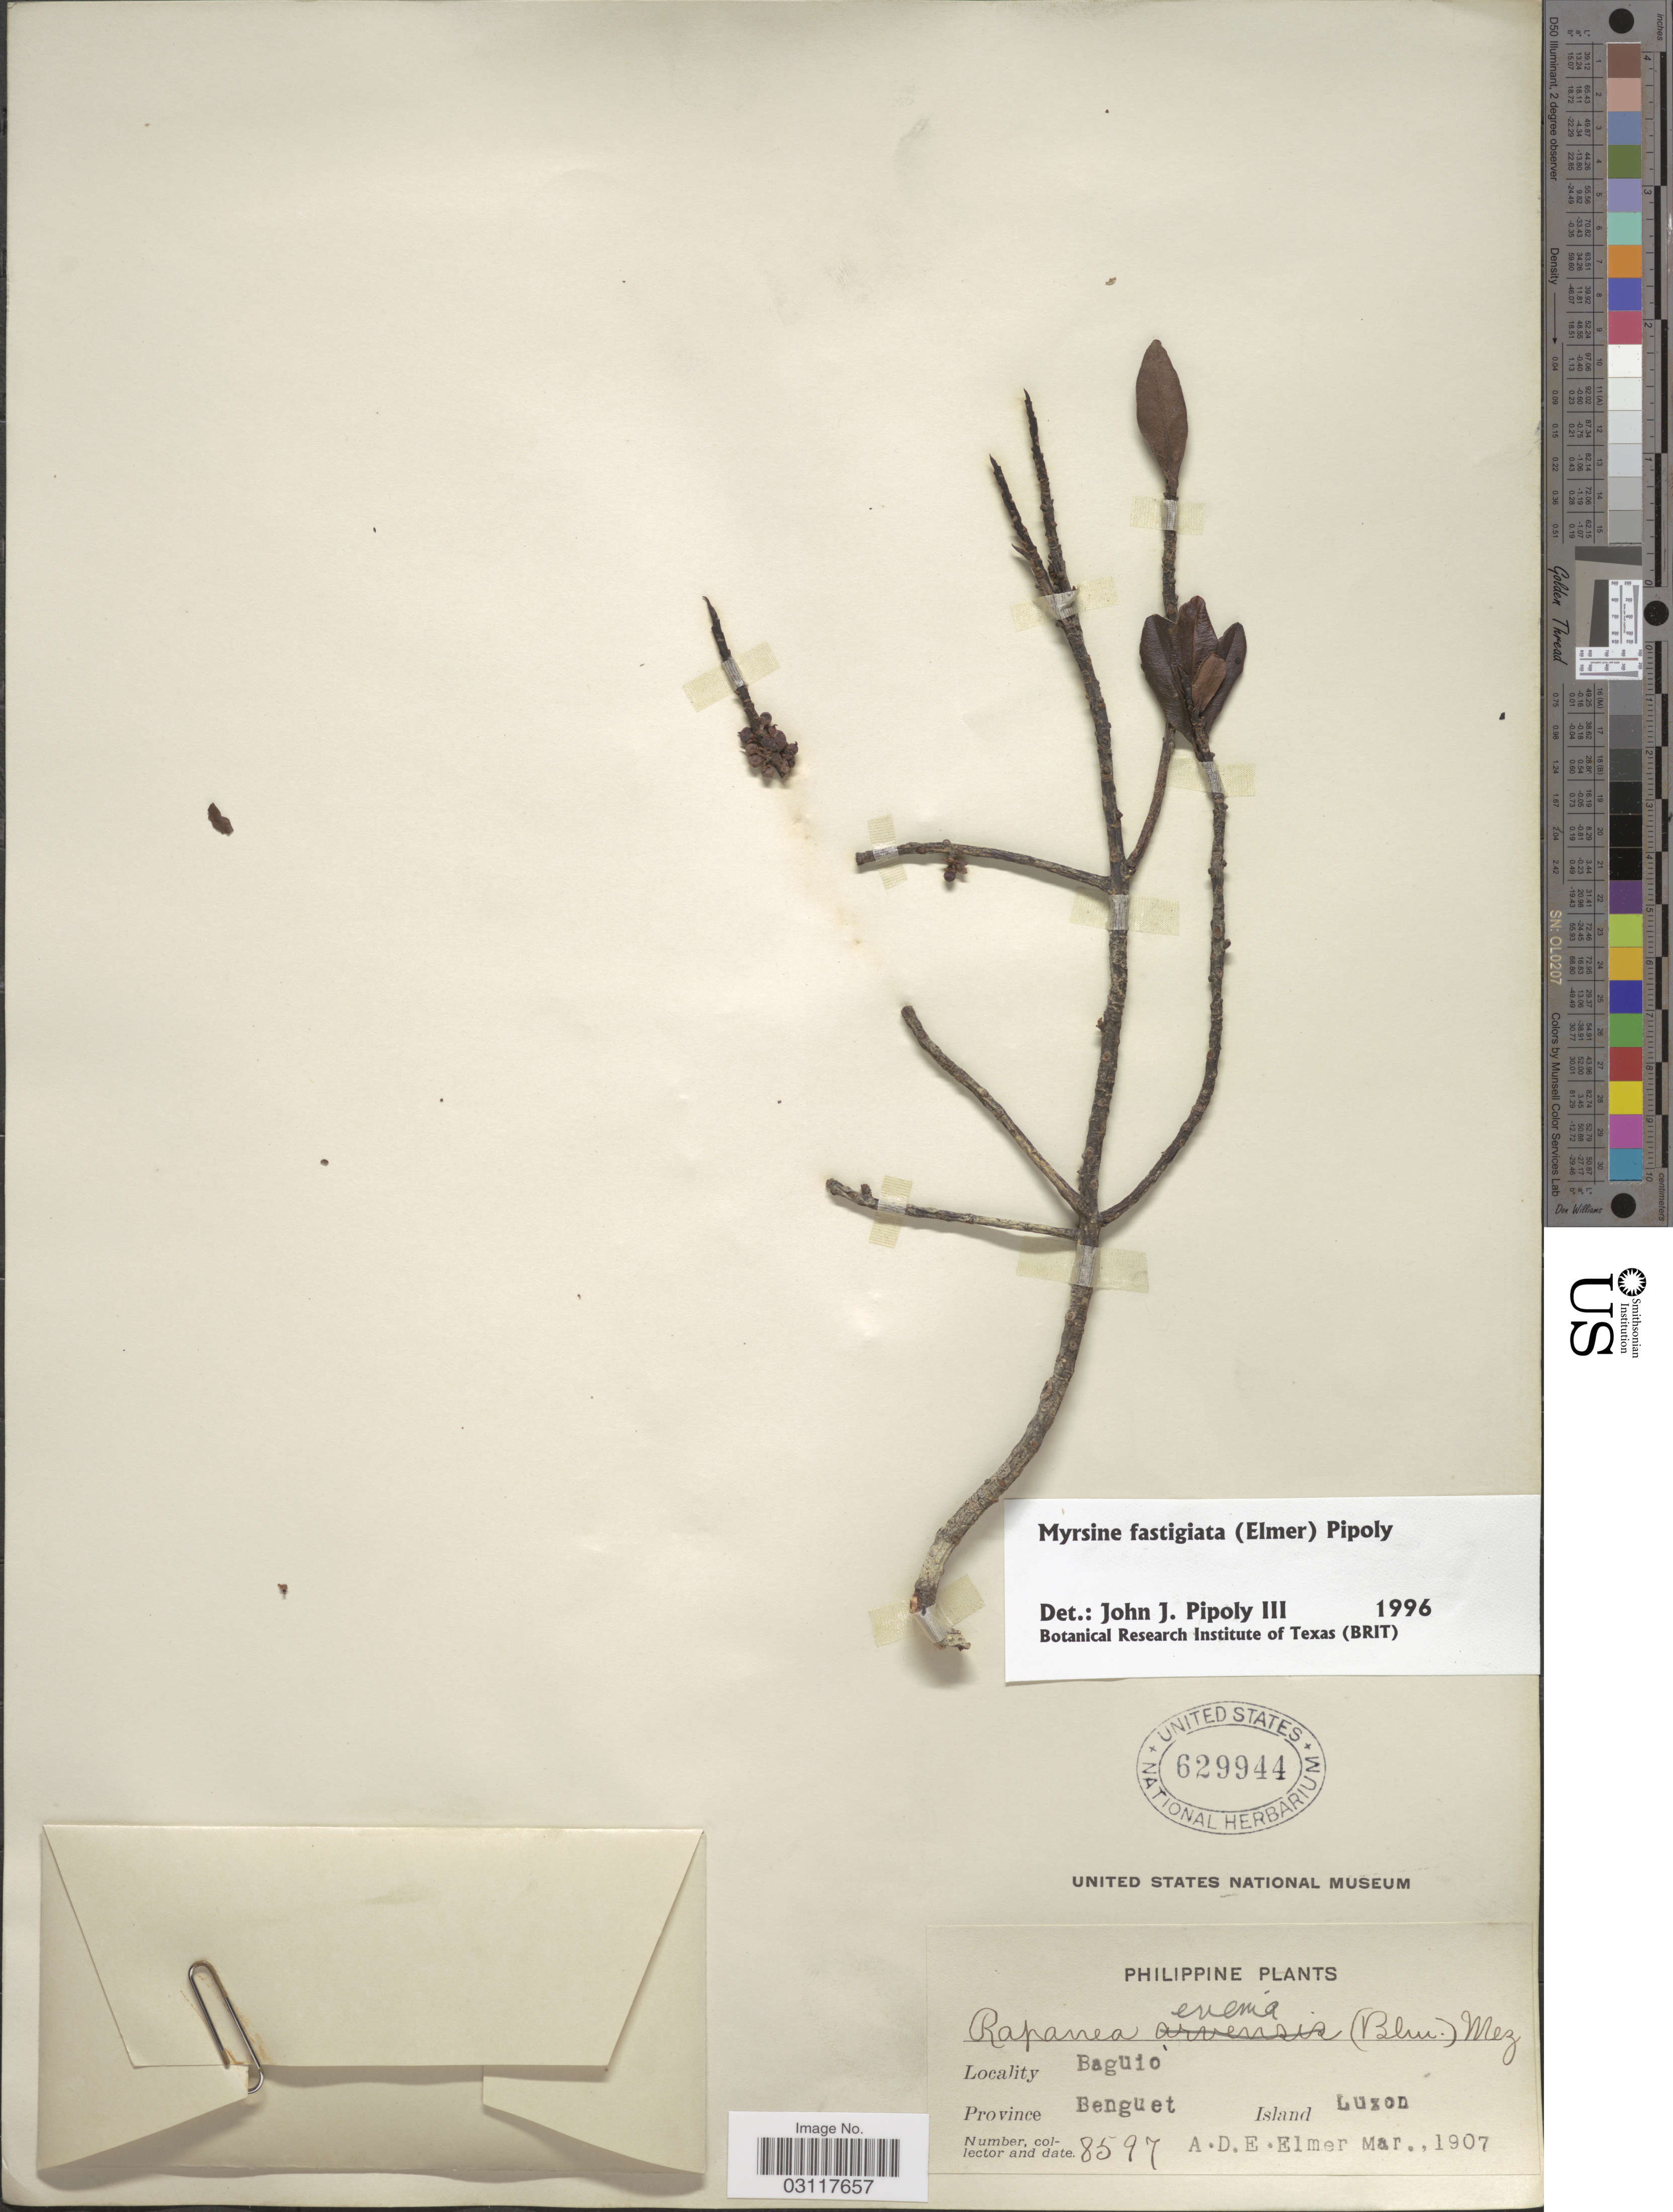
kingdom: Plantae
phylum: Tracheophyta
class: Magnoliopsida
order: Ericales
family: Primulaceae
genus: Myrsine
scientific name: Myrsine fastigiata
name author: (Elmer) Pipoly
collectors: A. D. E. Elmer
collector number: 8597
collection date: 1907-03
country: Philippines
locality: Baguio, Province Benguet, Island Luzon.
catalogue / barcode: US 629944